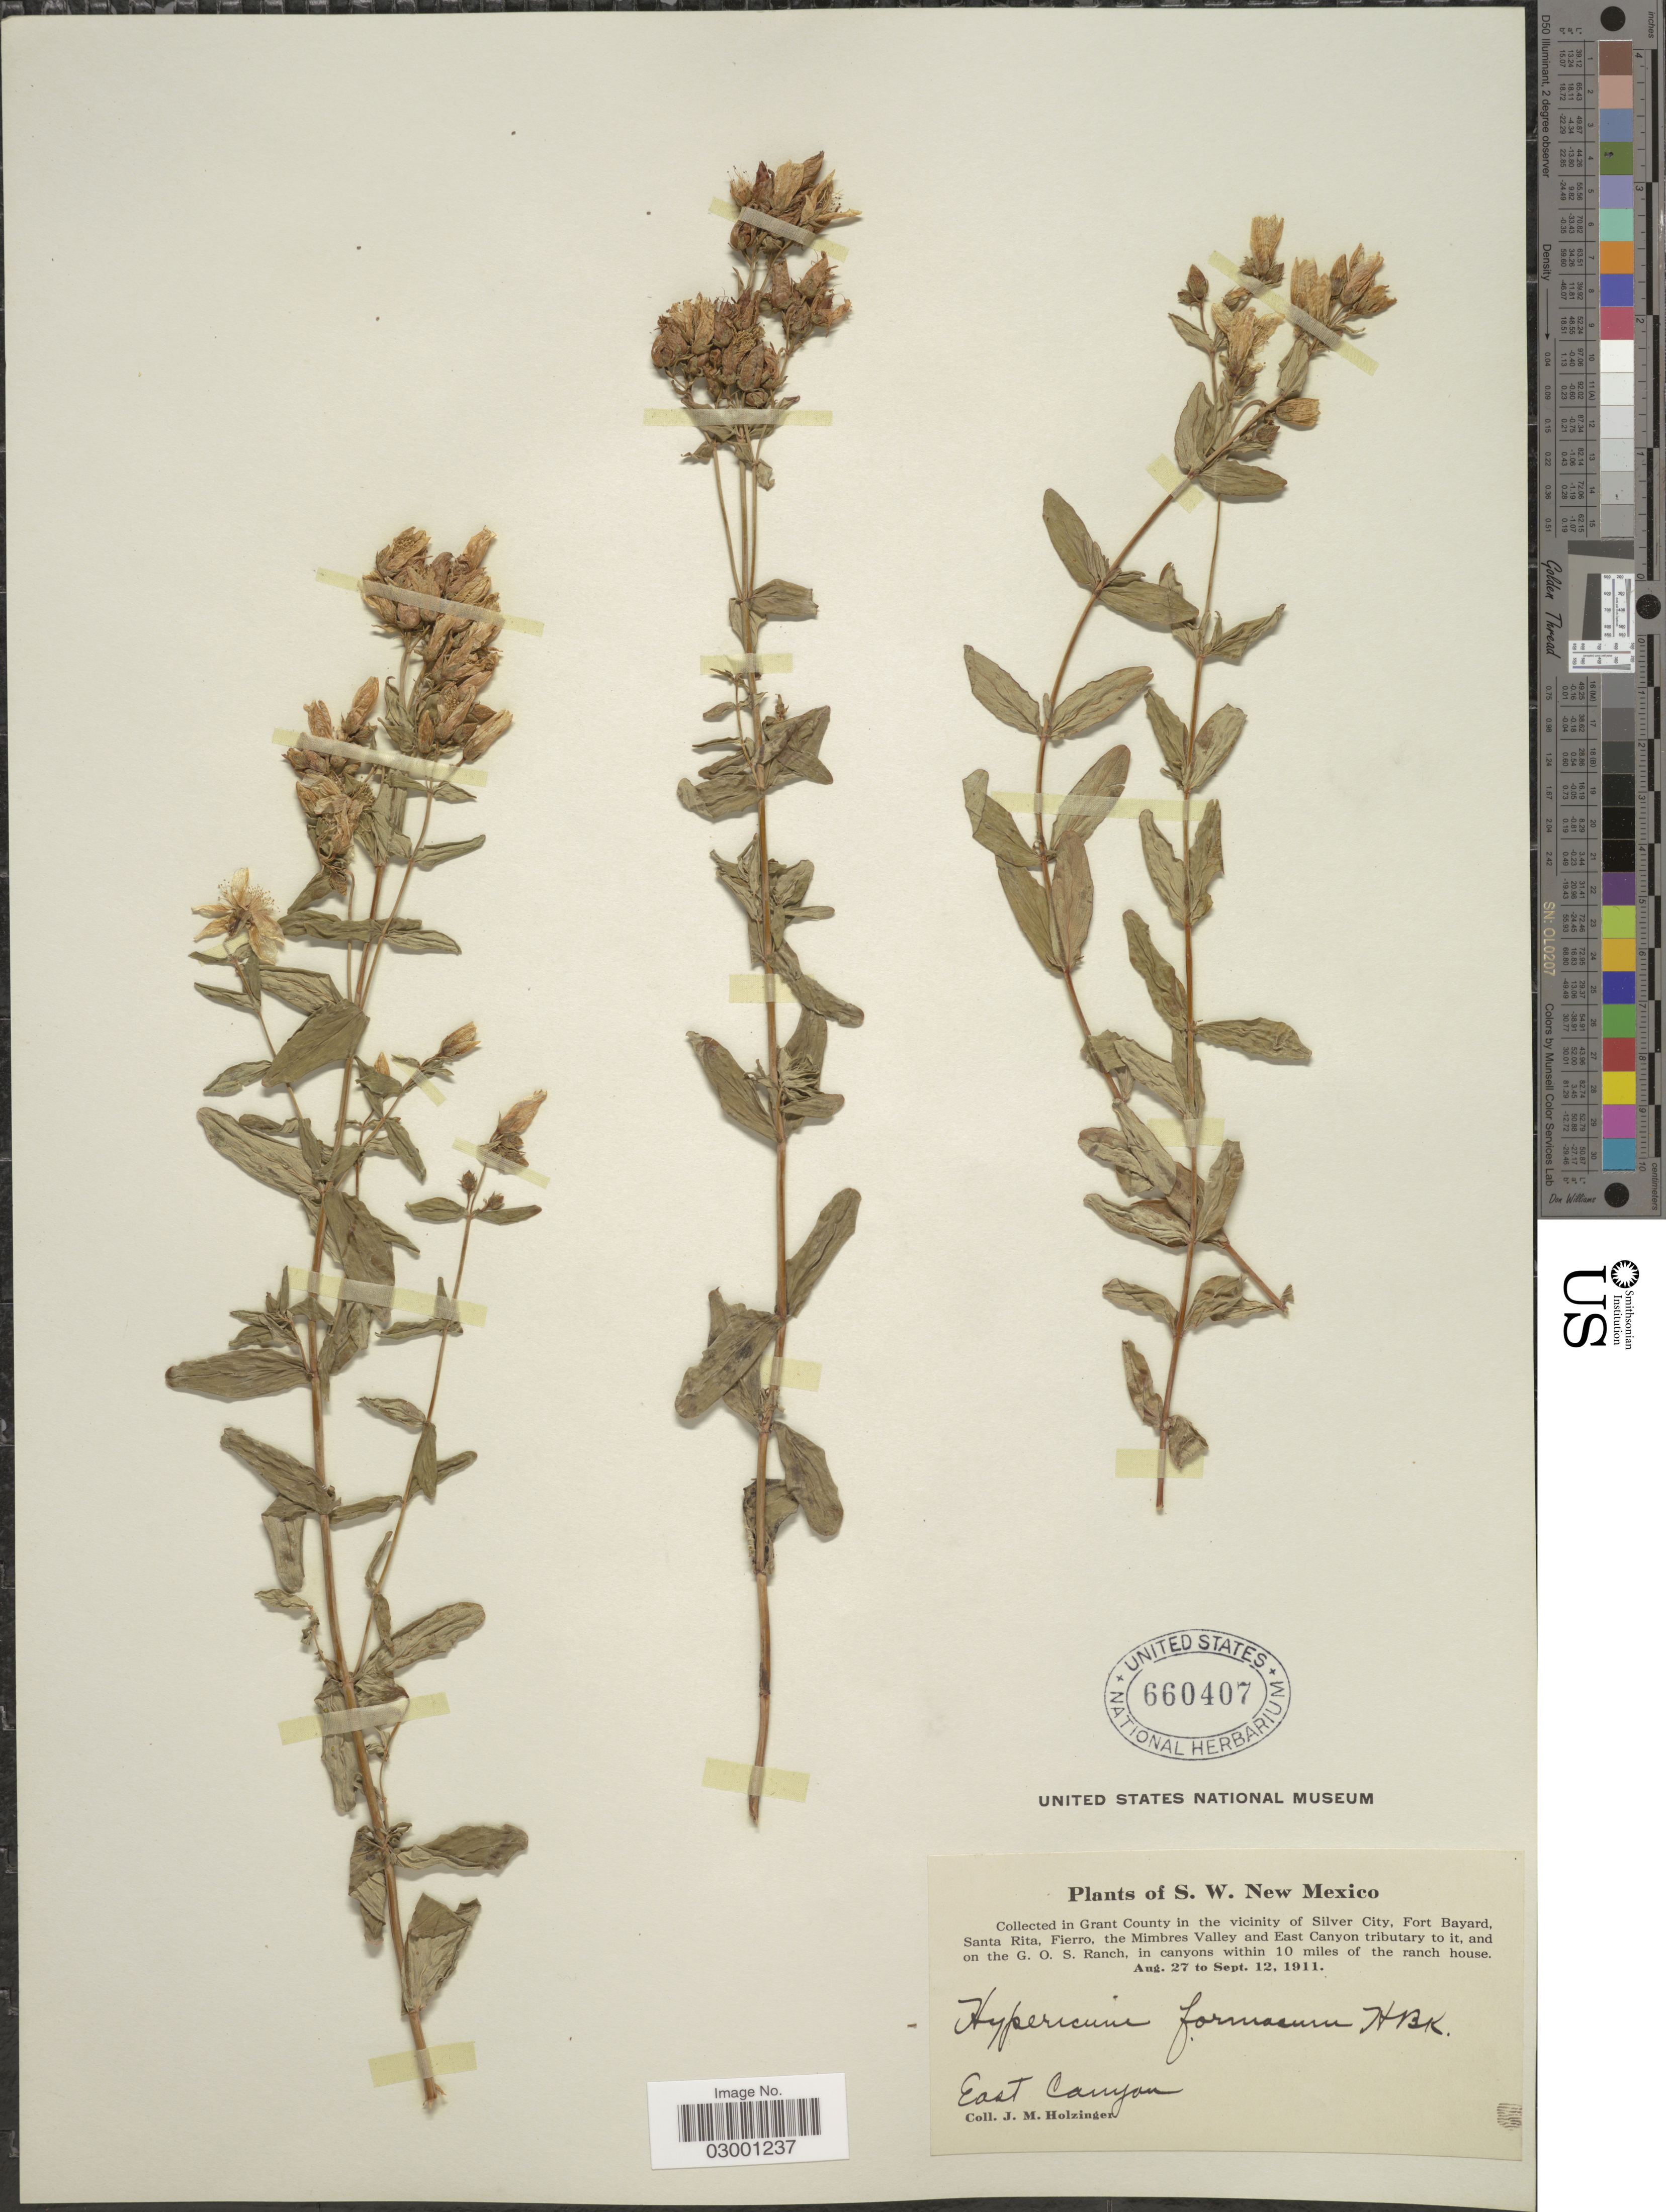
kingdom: Plantae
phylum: Tracheophyta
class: Magnoliopsida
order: Malpighiales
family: Hypericaceae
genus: Hypericum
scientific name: Hypericum formosum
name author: Kunth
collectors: J. M. Holzinger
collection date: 1911-08-27/1911-09-12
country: United States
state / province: New Mexico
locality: S.W. New Mexico. In Grant County in the vicinity of Silver City, Fort Bayard, Santa Rita, Fierro, the Mimbres Valley and East Canyon tributary to it, and on the G.O.S. Ranch, in canyons within 10 miles of the ranch house. East Canyon.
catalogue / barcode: US 660407